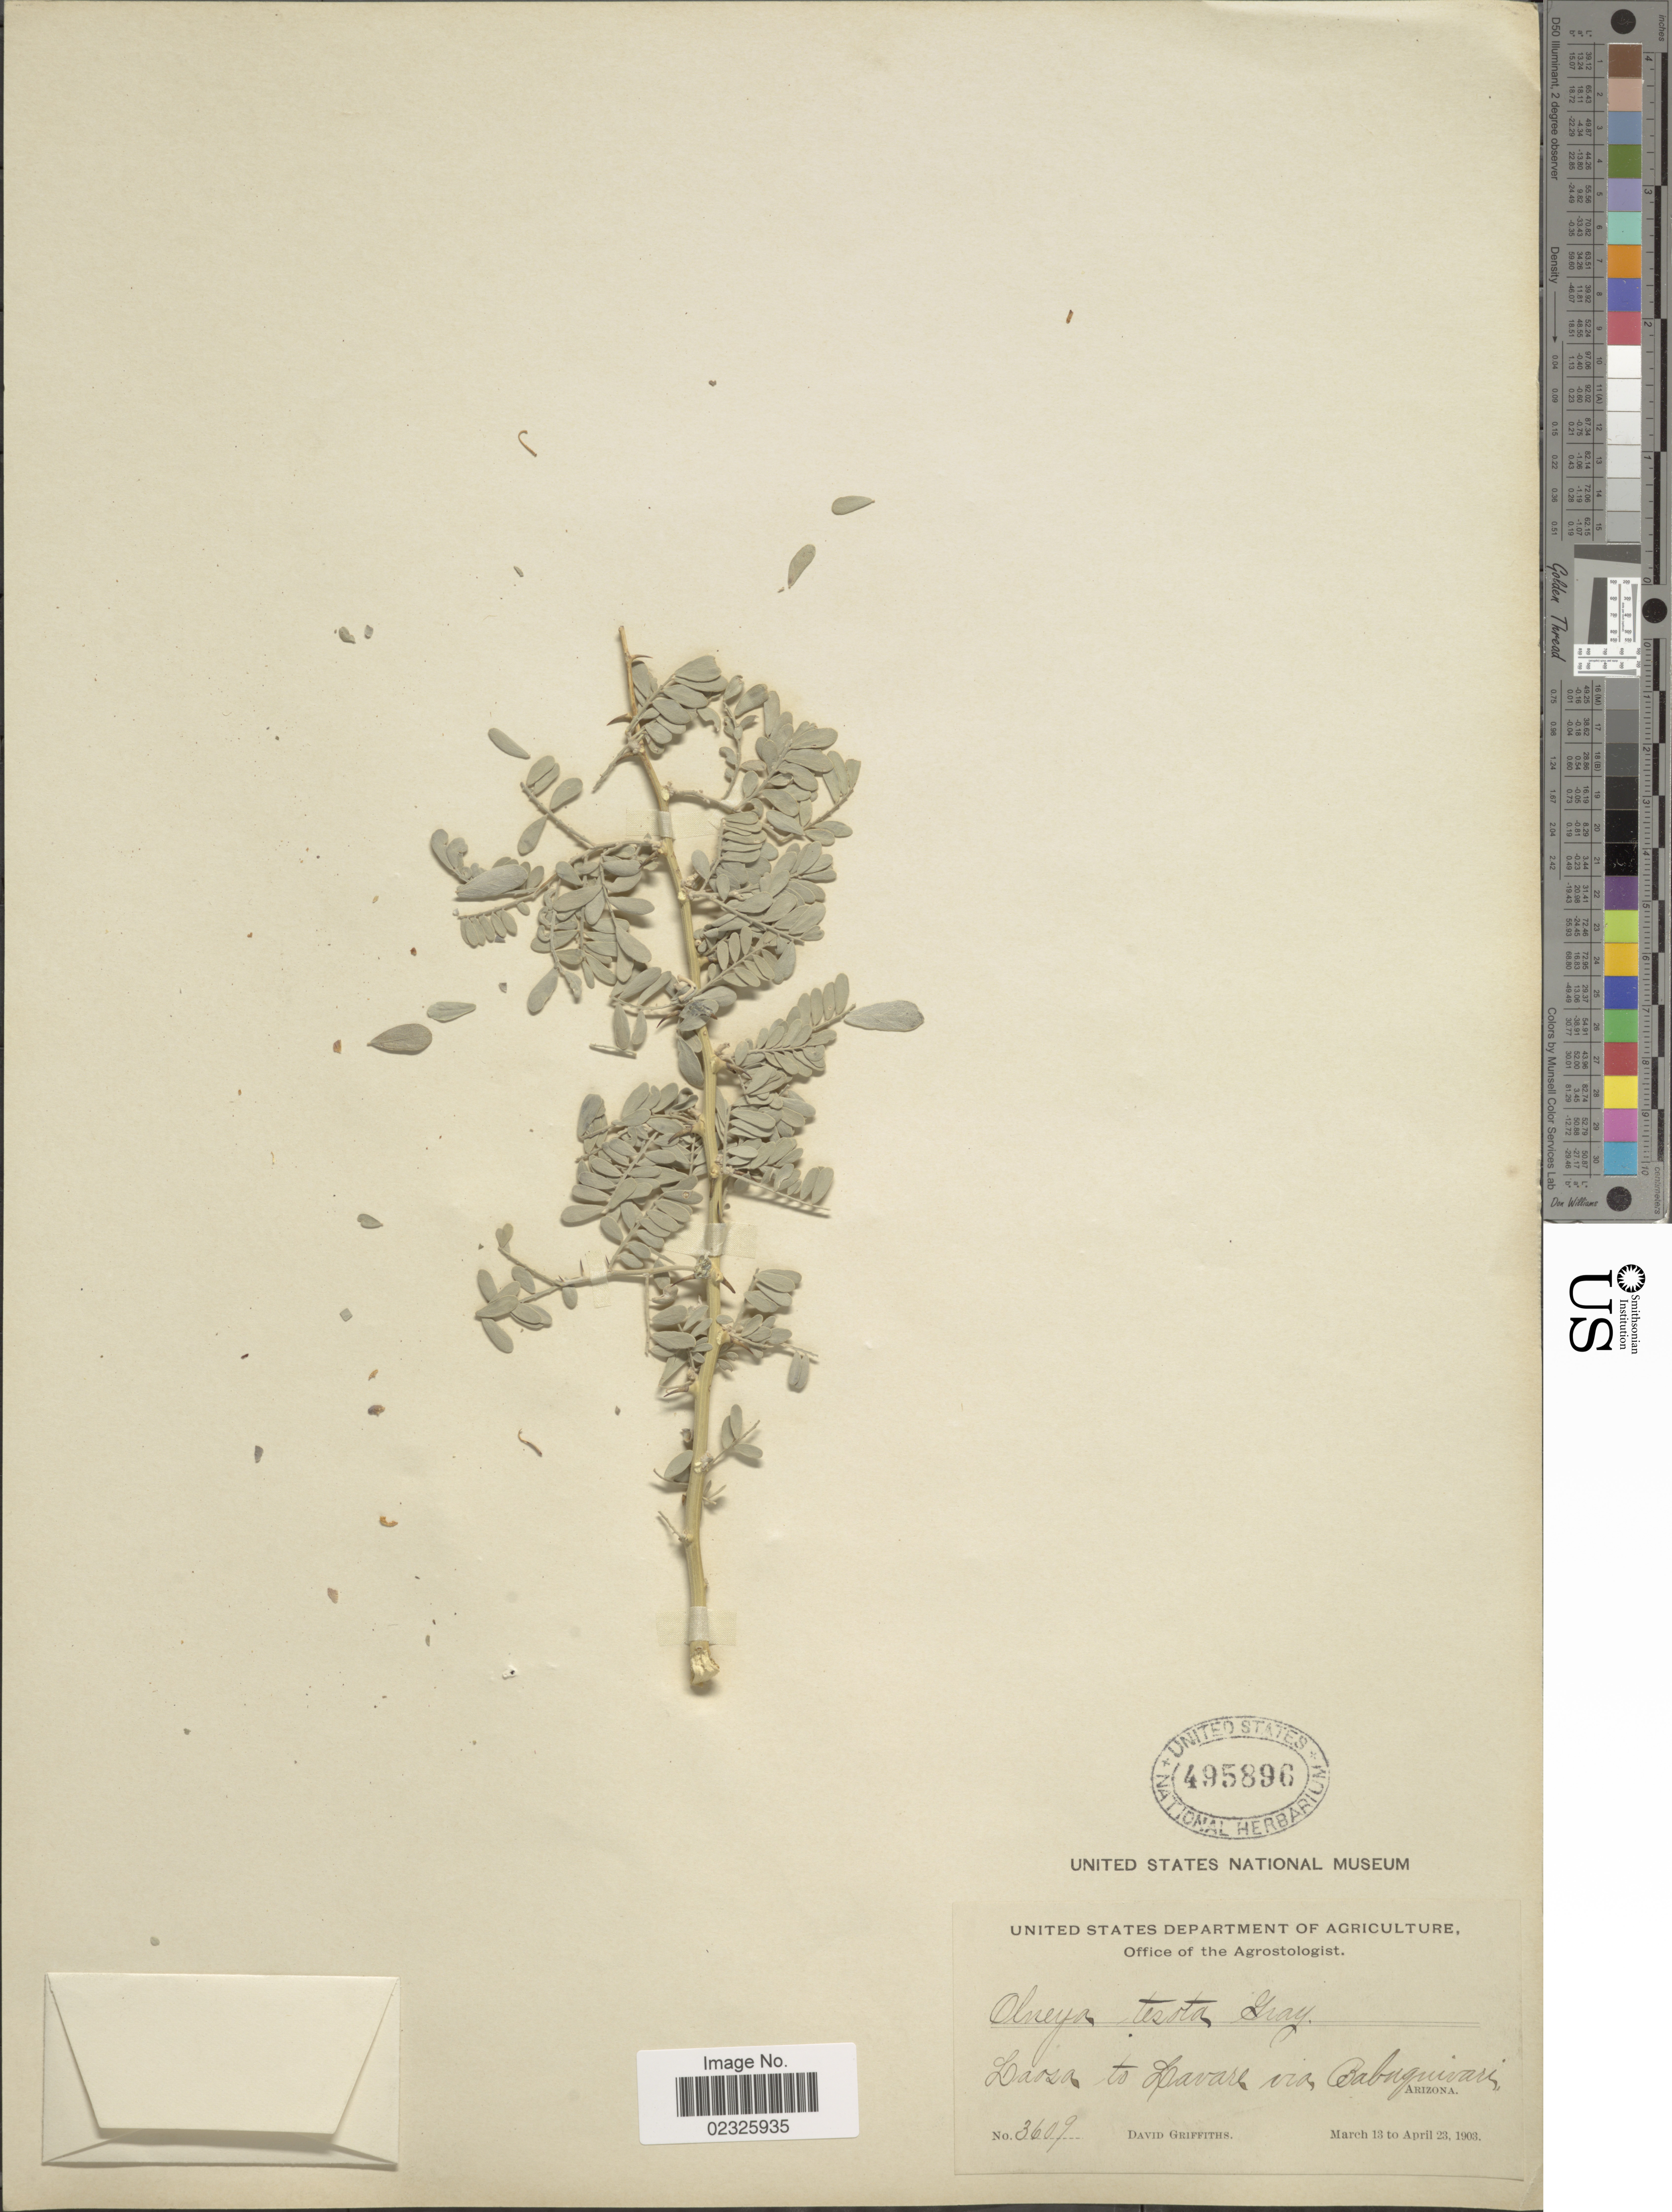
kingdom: Plantae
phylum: Tracheophyta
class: Magnoliopsida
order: Fabales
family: Fabaceae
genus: Olneya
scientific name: Olneya tesota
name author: A. Gray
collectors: D. Griffiths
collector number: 3609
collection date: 1903-03-13/1903-04-23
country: United States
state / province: Arizona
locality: Laosa to Lavare via Baboquivari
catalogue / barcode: US 495896